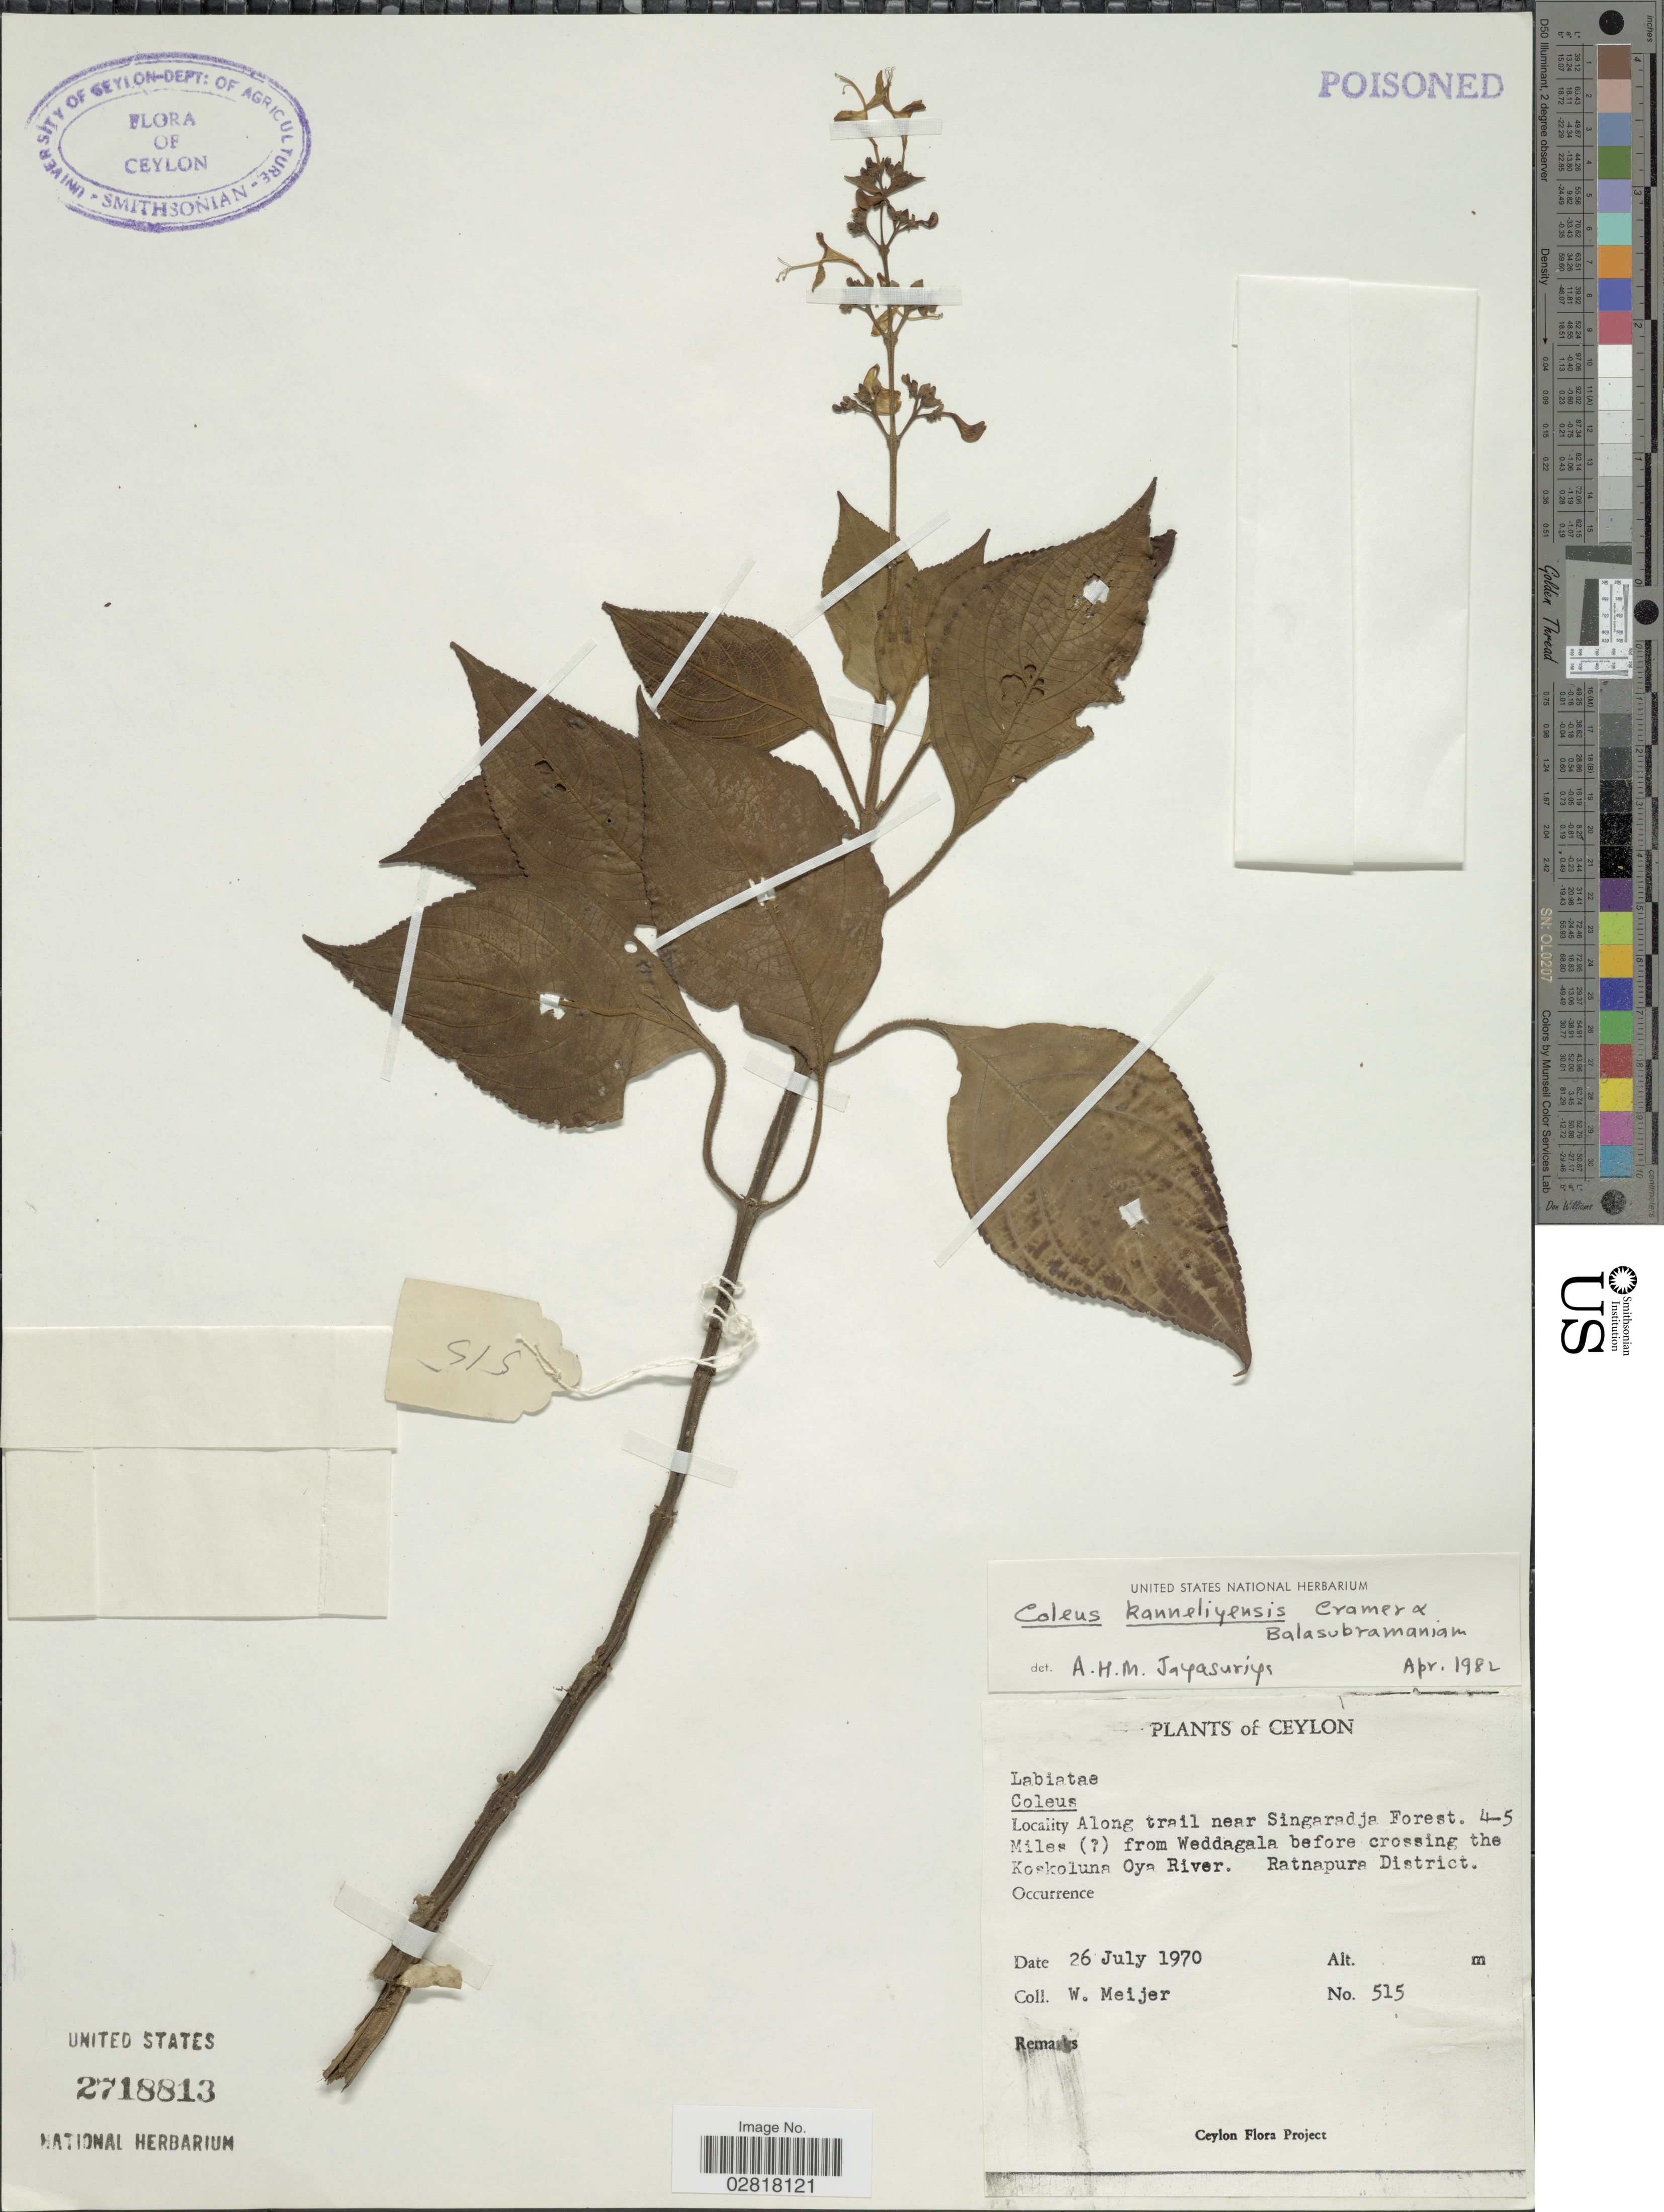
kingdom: Plantae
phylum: Tracheophyta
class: Magnoliopsida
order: Lamiales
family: Lamiaceae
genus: Plectranthus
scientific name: Plectranthus kanneliyensis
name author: (L.H. Cramer & Balas.) R.H. Willemse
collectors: W. Meijer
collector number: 515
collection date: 1970-07-26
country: Sri Lanka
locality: Ceylon, along trail near Singaradja Forest, 4-5 Miles from Weddagala before crossing the Koskoluna Oya River, Ratnapura District.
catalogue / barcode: US 2718813